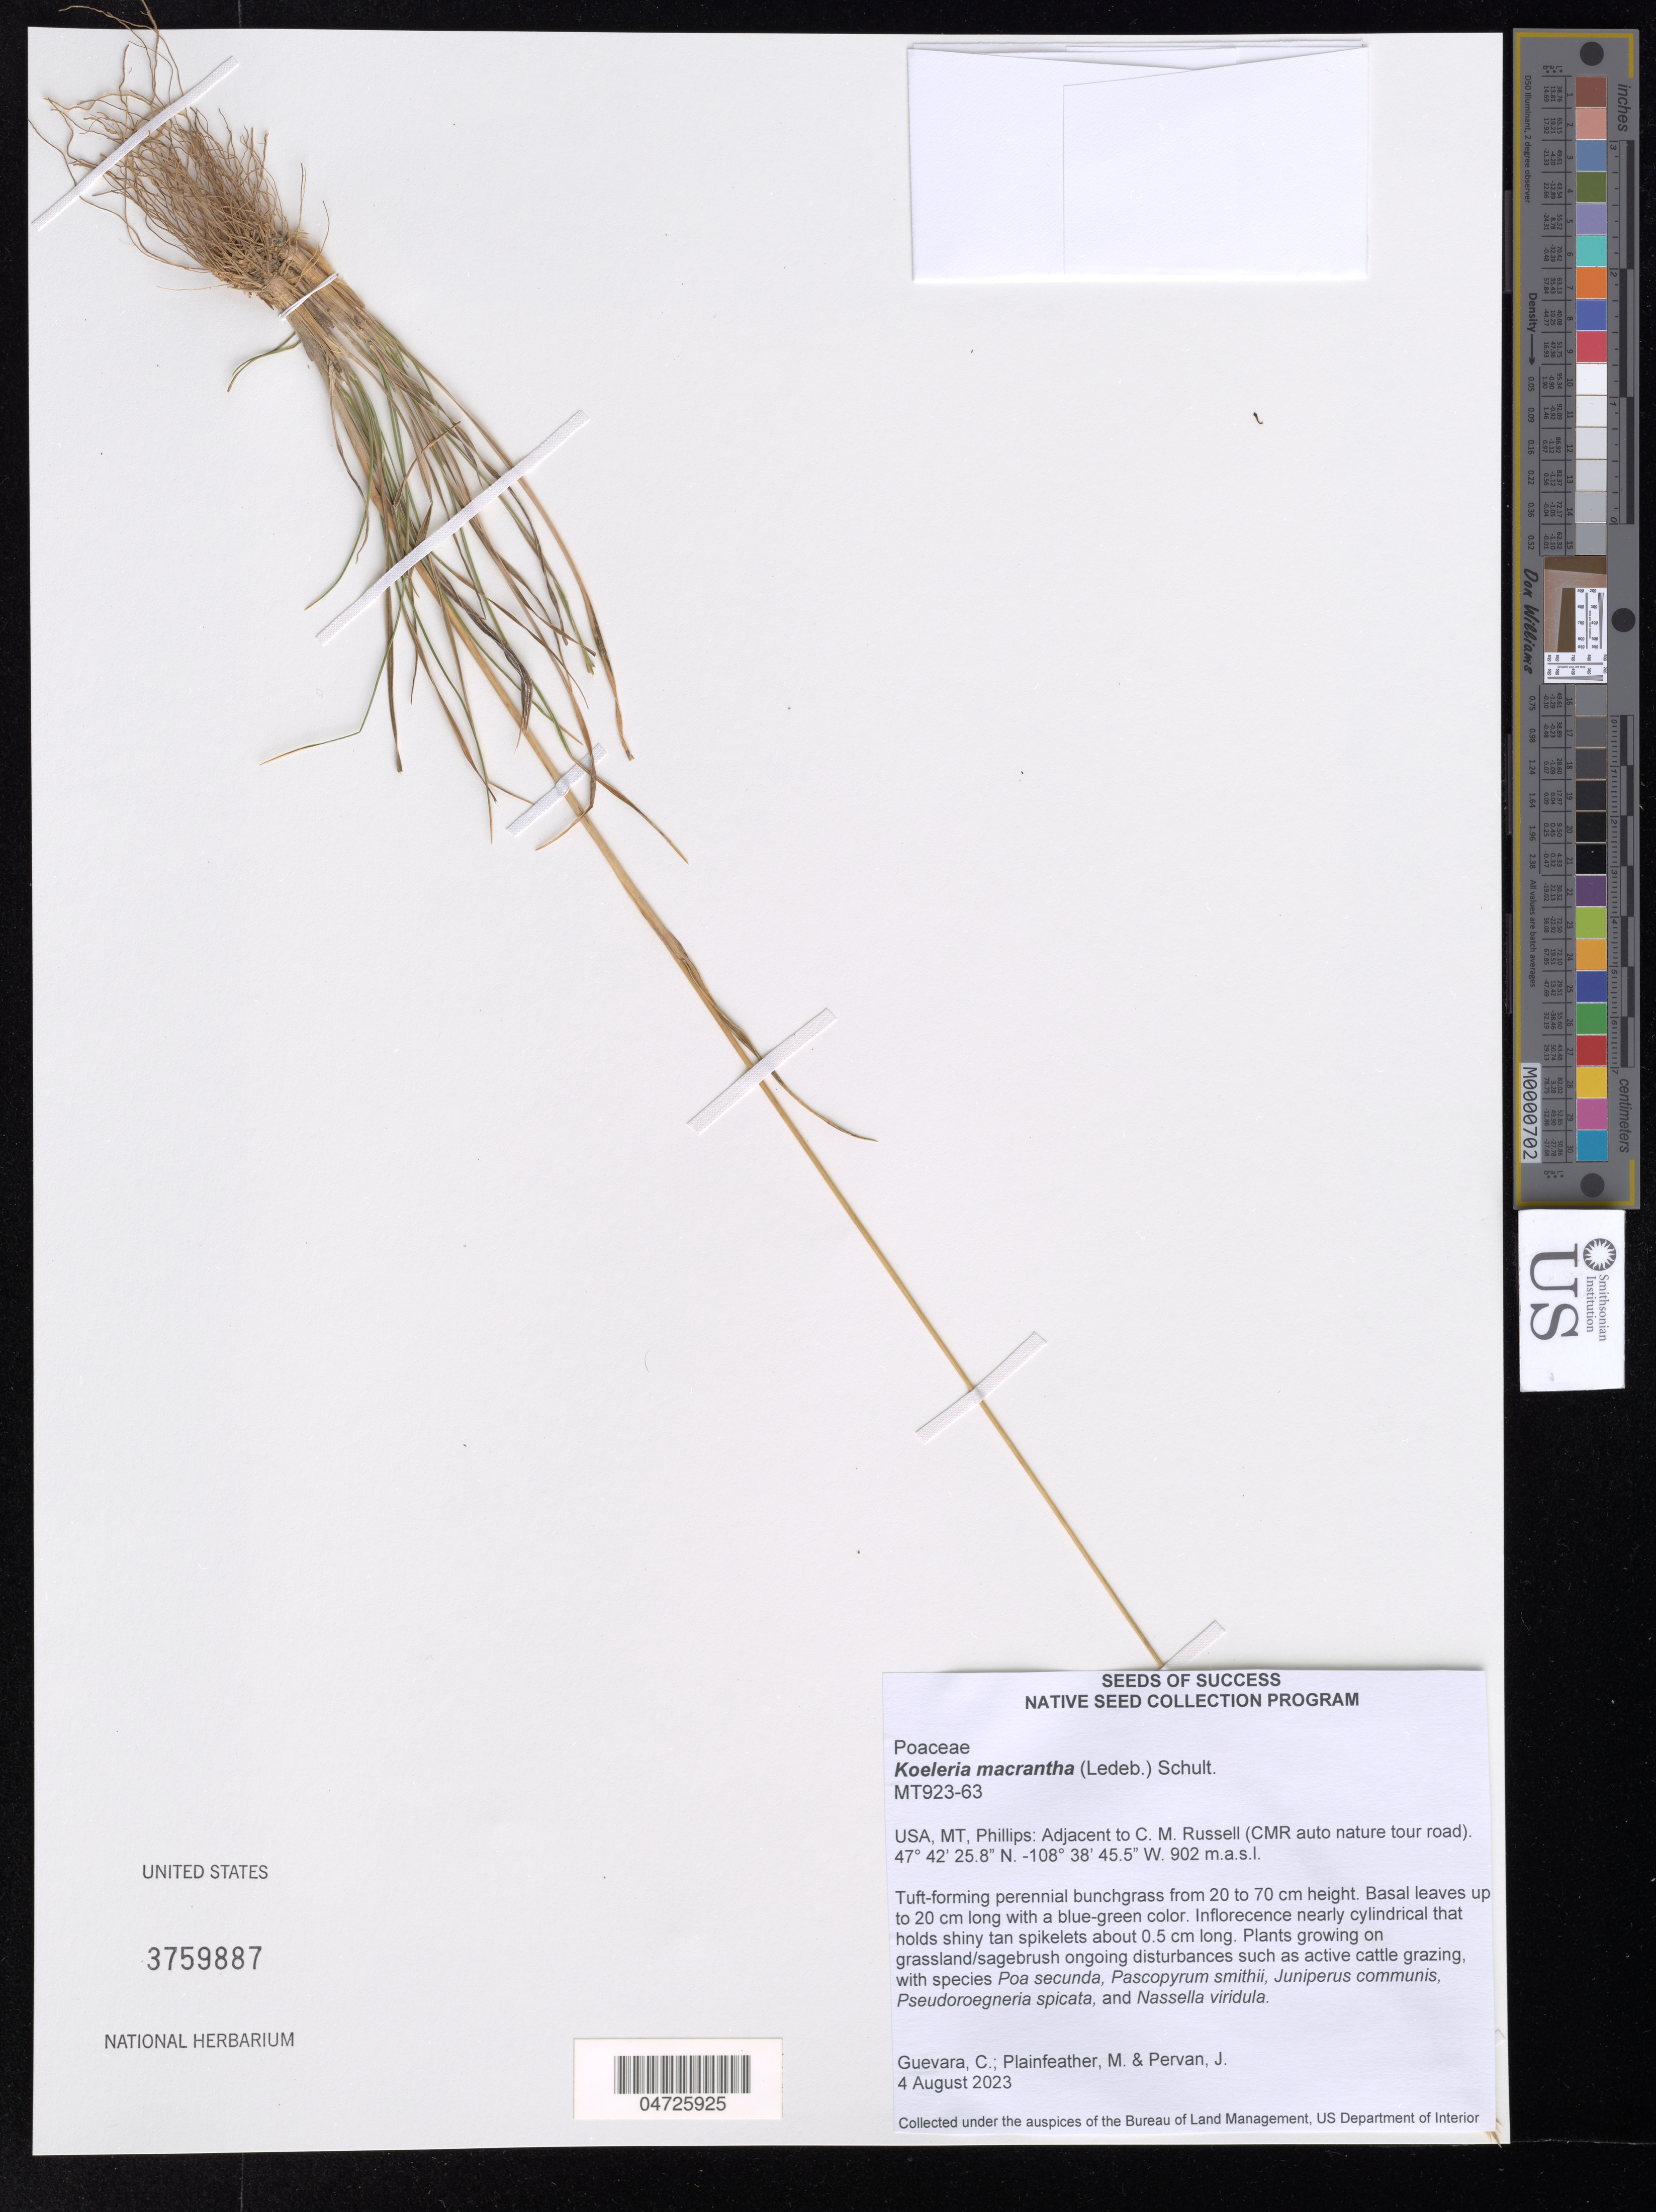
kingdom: Plantae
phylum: Tracheophyta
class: Liliopsida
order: Poales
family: Poaceae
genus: Koeleria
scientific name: Koeleria macrantha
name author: (Ledeb.) Schult.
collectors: C. Guevara, M. Plainfeather & J. Pervan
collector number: MT923-63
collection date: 2023-08-04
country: United States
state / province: Montana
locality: Phillips: Adjacent to C. M. Russell (CMR auto nature tour road).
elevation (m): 902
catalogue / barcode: US 3759887